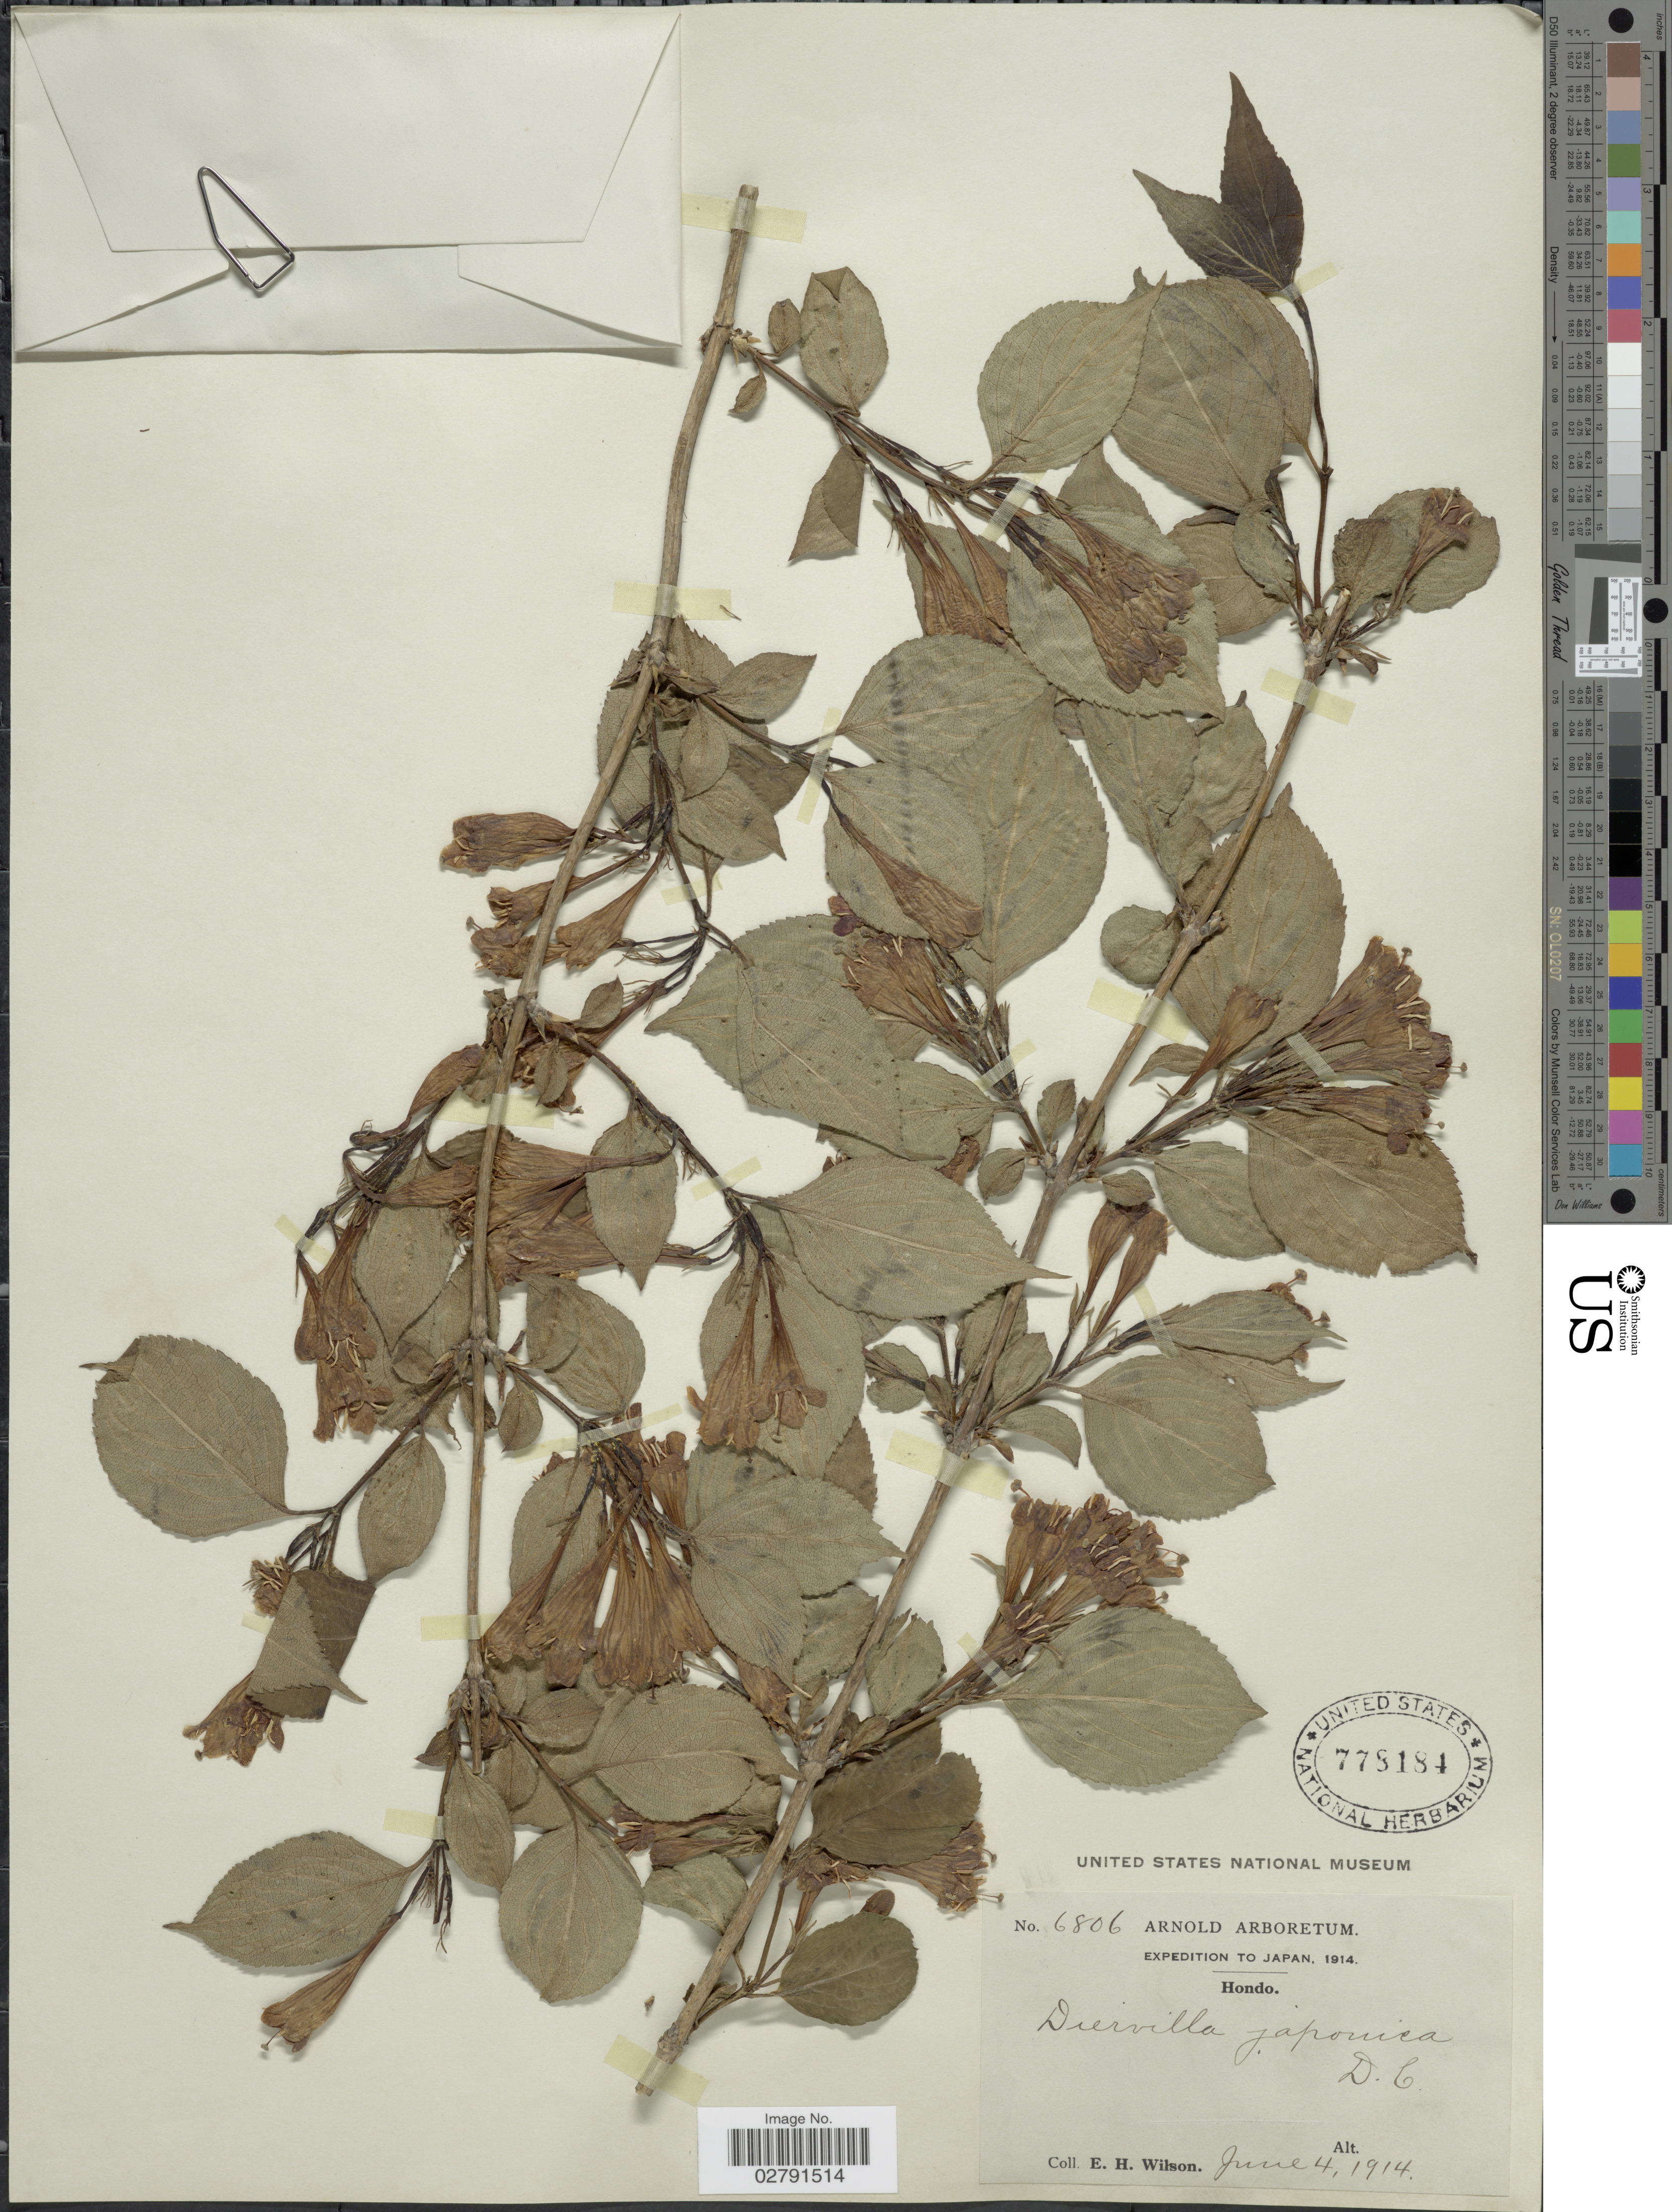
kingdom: Plantae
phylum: Tracheophyta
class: Magnoliopsida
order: Dipsacales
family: Caprifoliaceae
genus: Diervilla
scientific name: Diervilla japonica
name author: (Thunb.) DC.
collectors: E. Wilson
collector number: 6806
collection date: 1914-06-04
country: Japan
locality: Hondo.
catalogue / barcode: US 778184